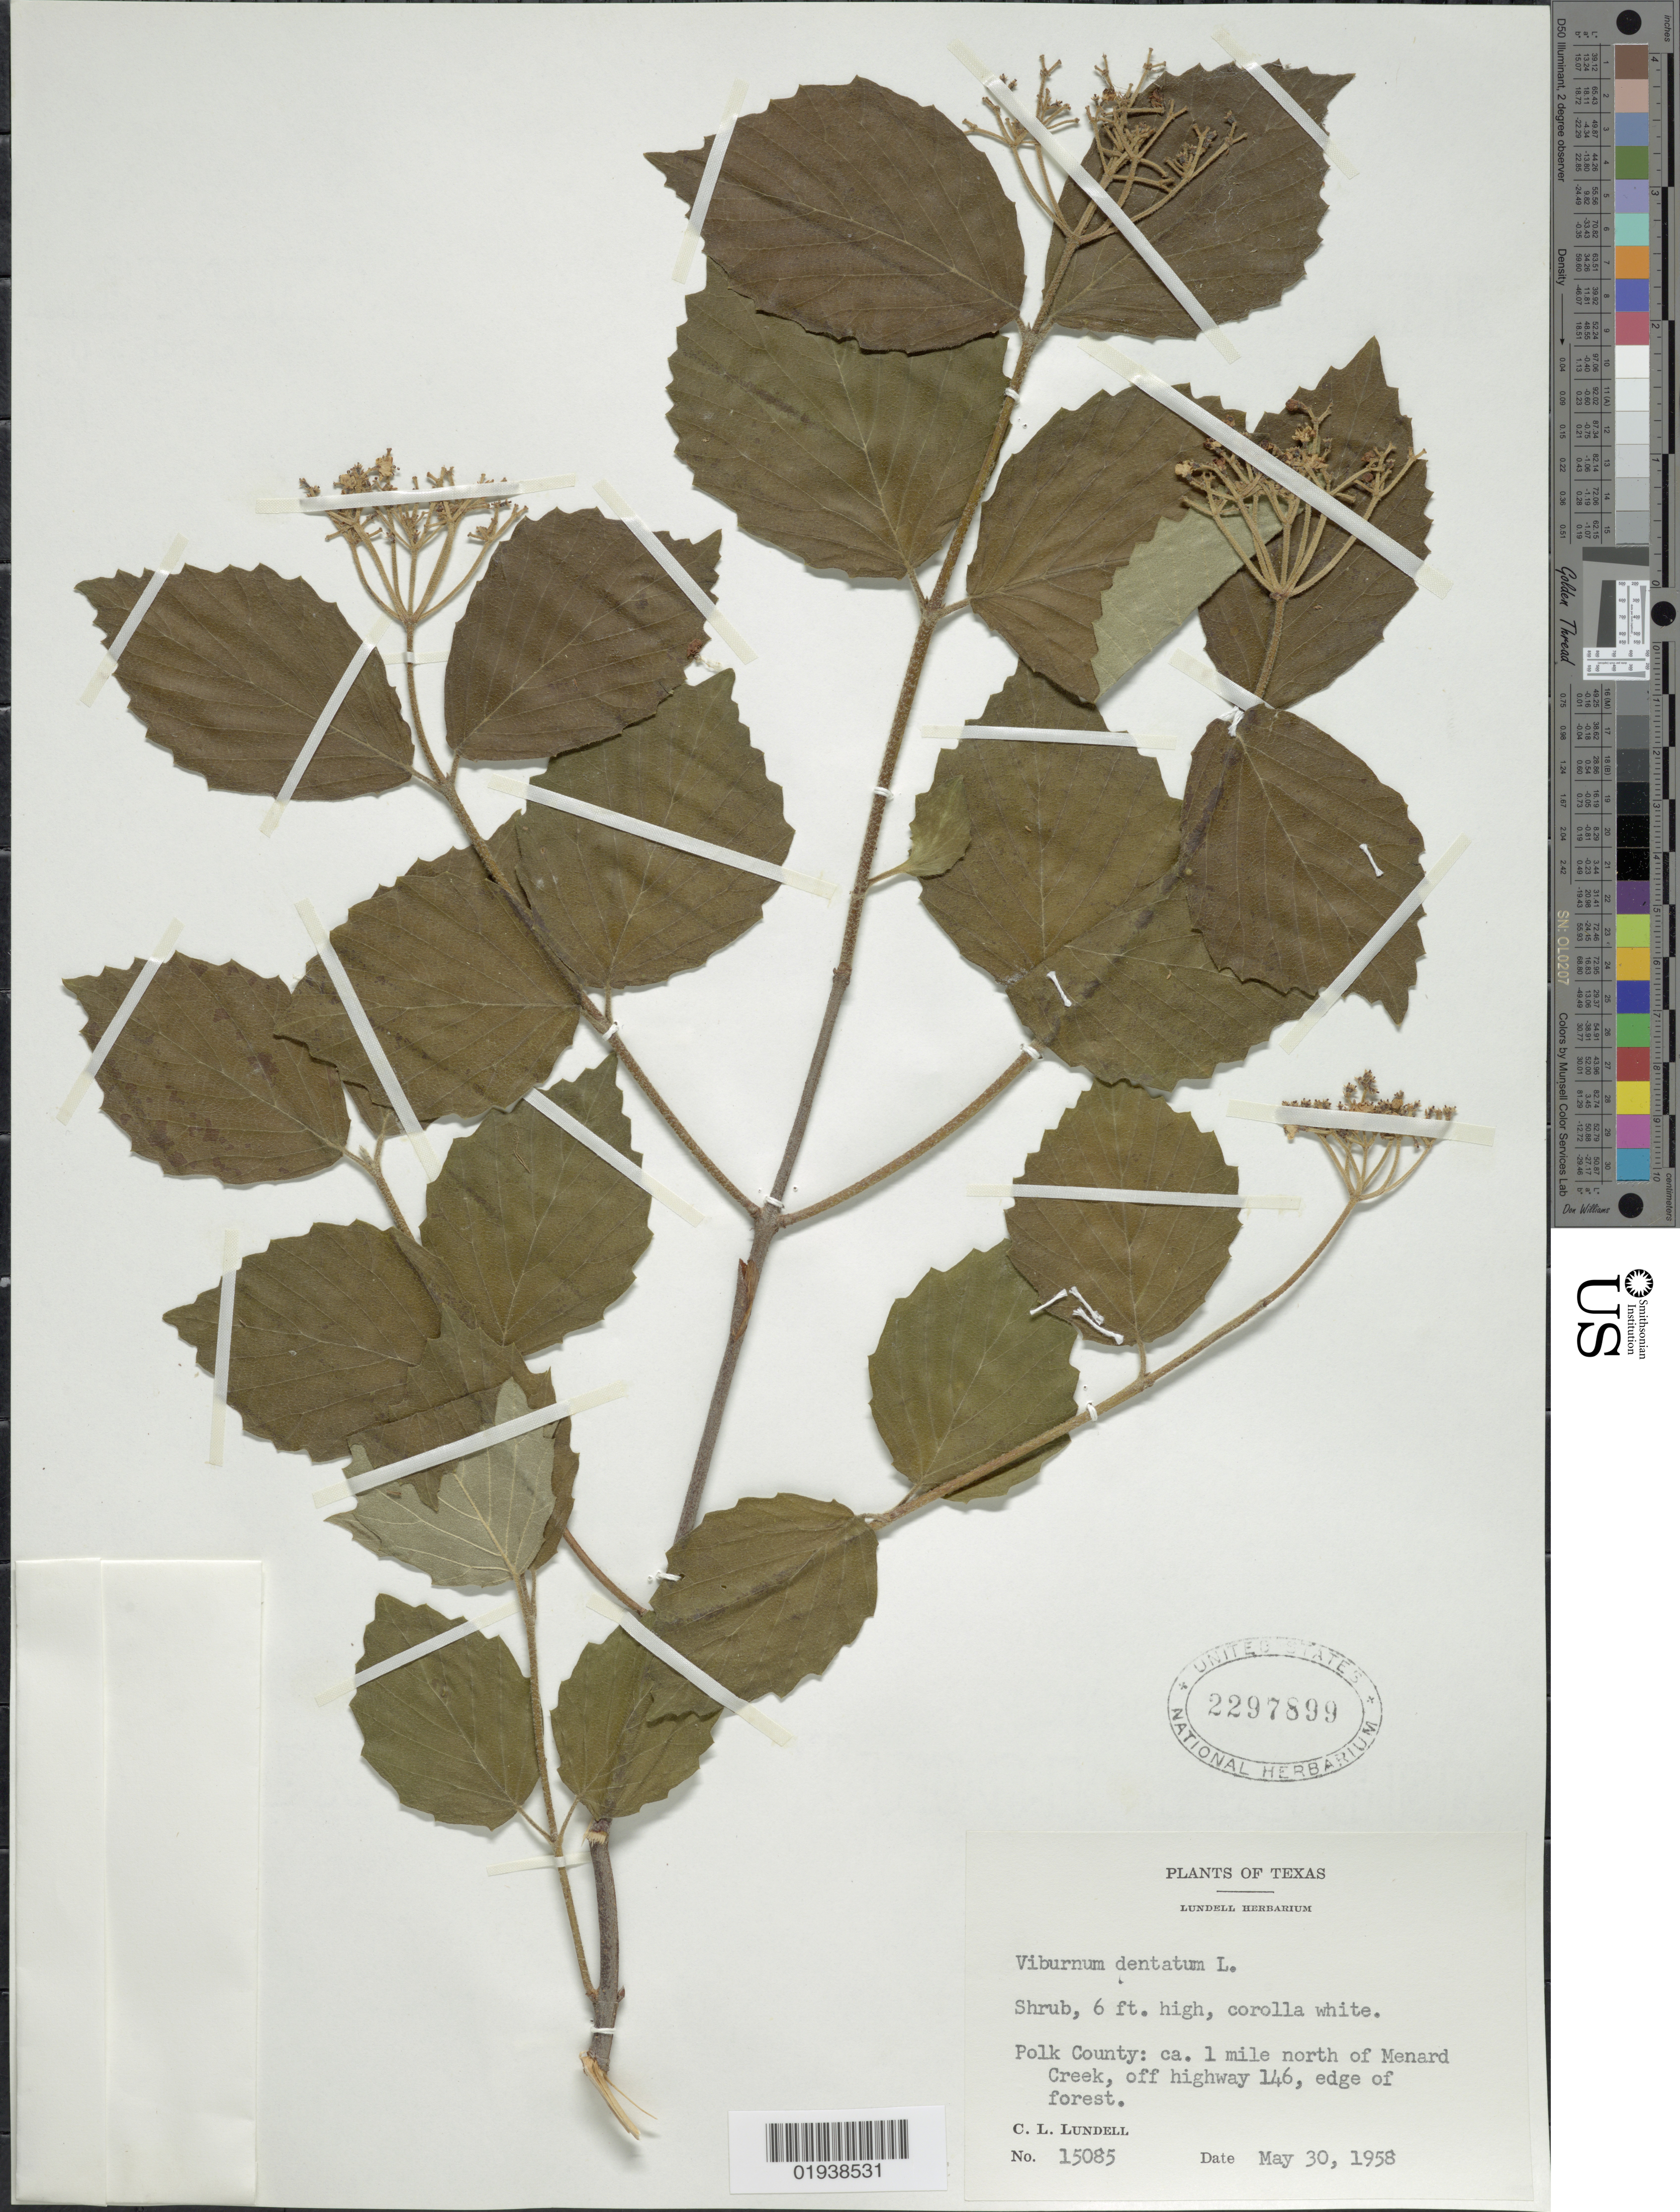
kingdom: Plantae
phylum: Tracheophyta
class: Magnoliopsida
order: Dipsacales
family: Viburnaceae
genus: Viburnum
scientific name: Viburnum dentatum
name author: L.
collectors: C. L. Lundell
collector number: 15085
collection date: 1958-05-30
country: United States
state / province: Texas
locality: Polk County: ca. 1 mile north of Menard Creek, off highway 146, edge of forest.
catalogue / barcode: US 2297899